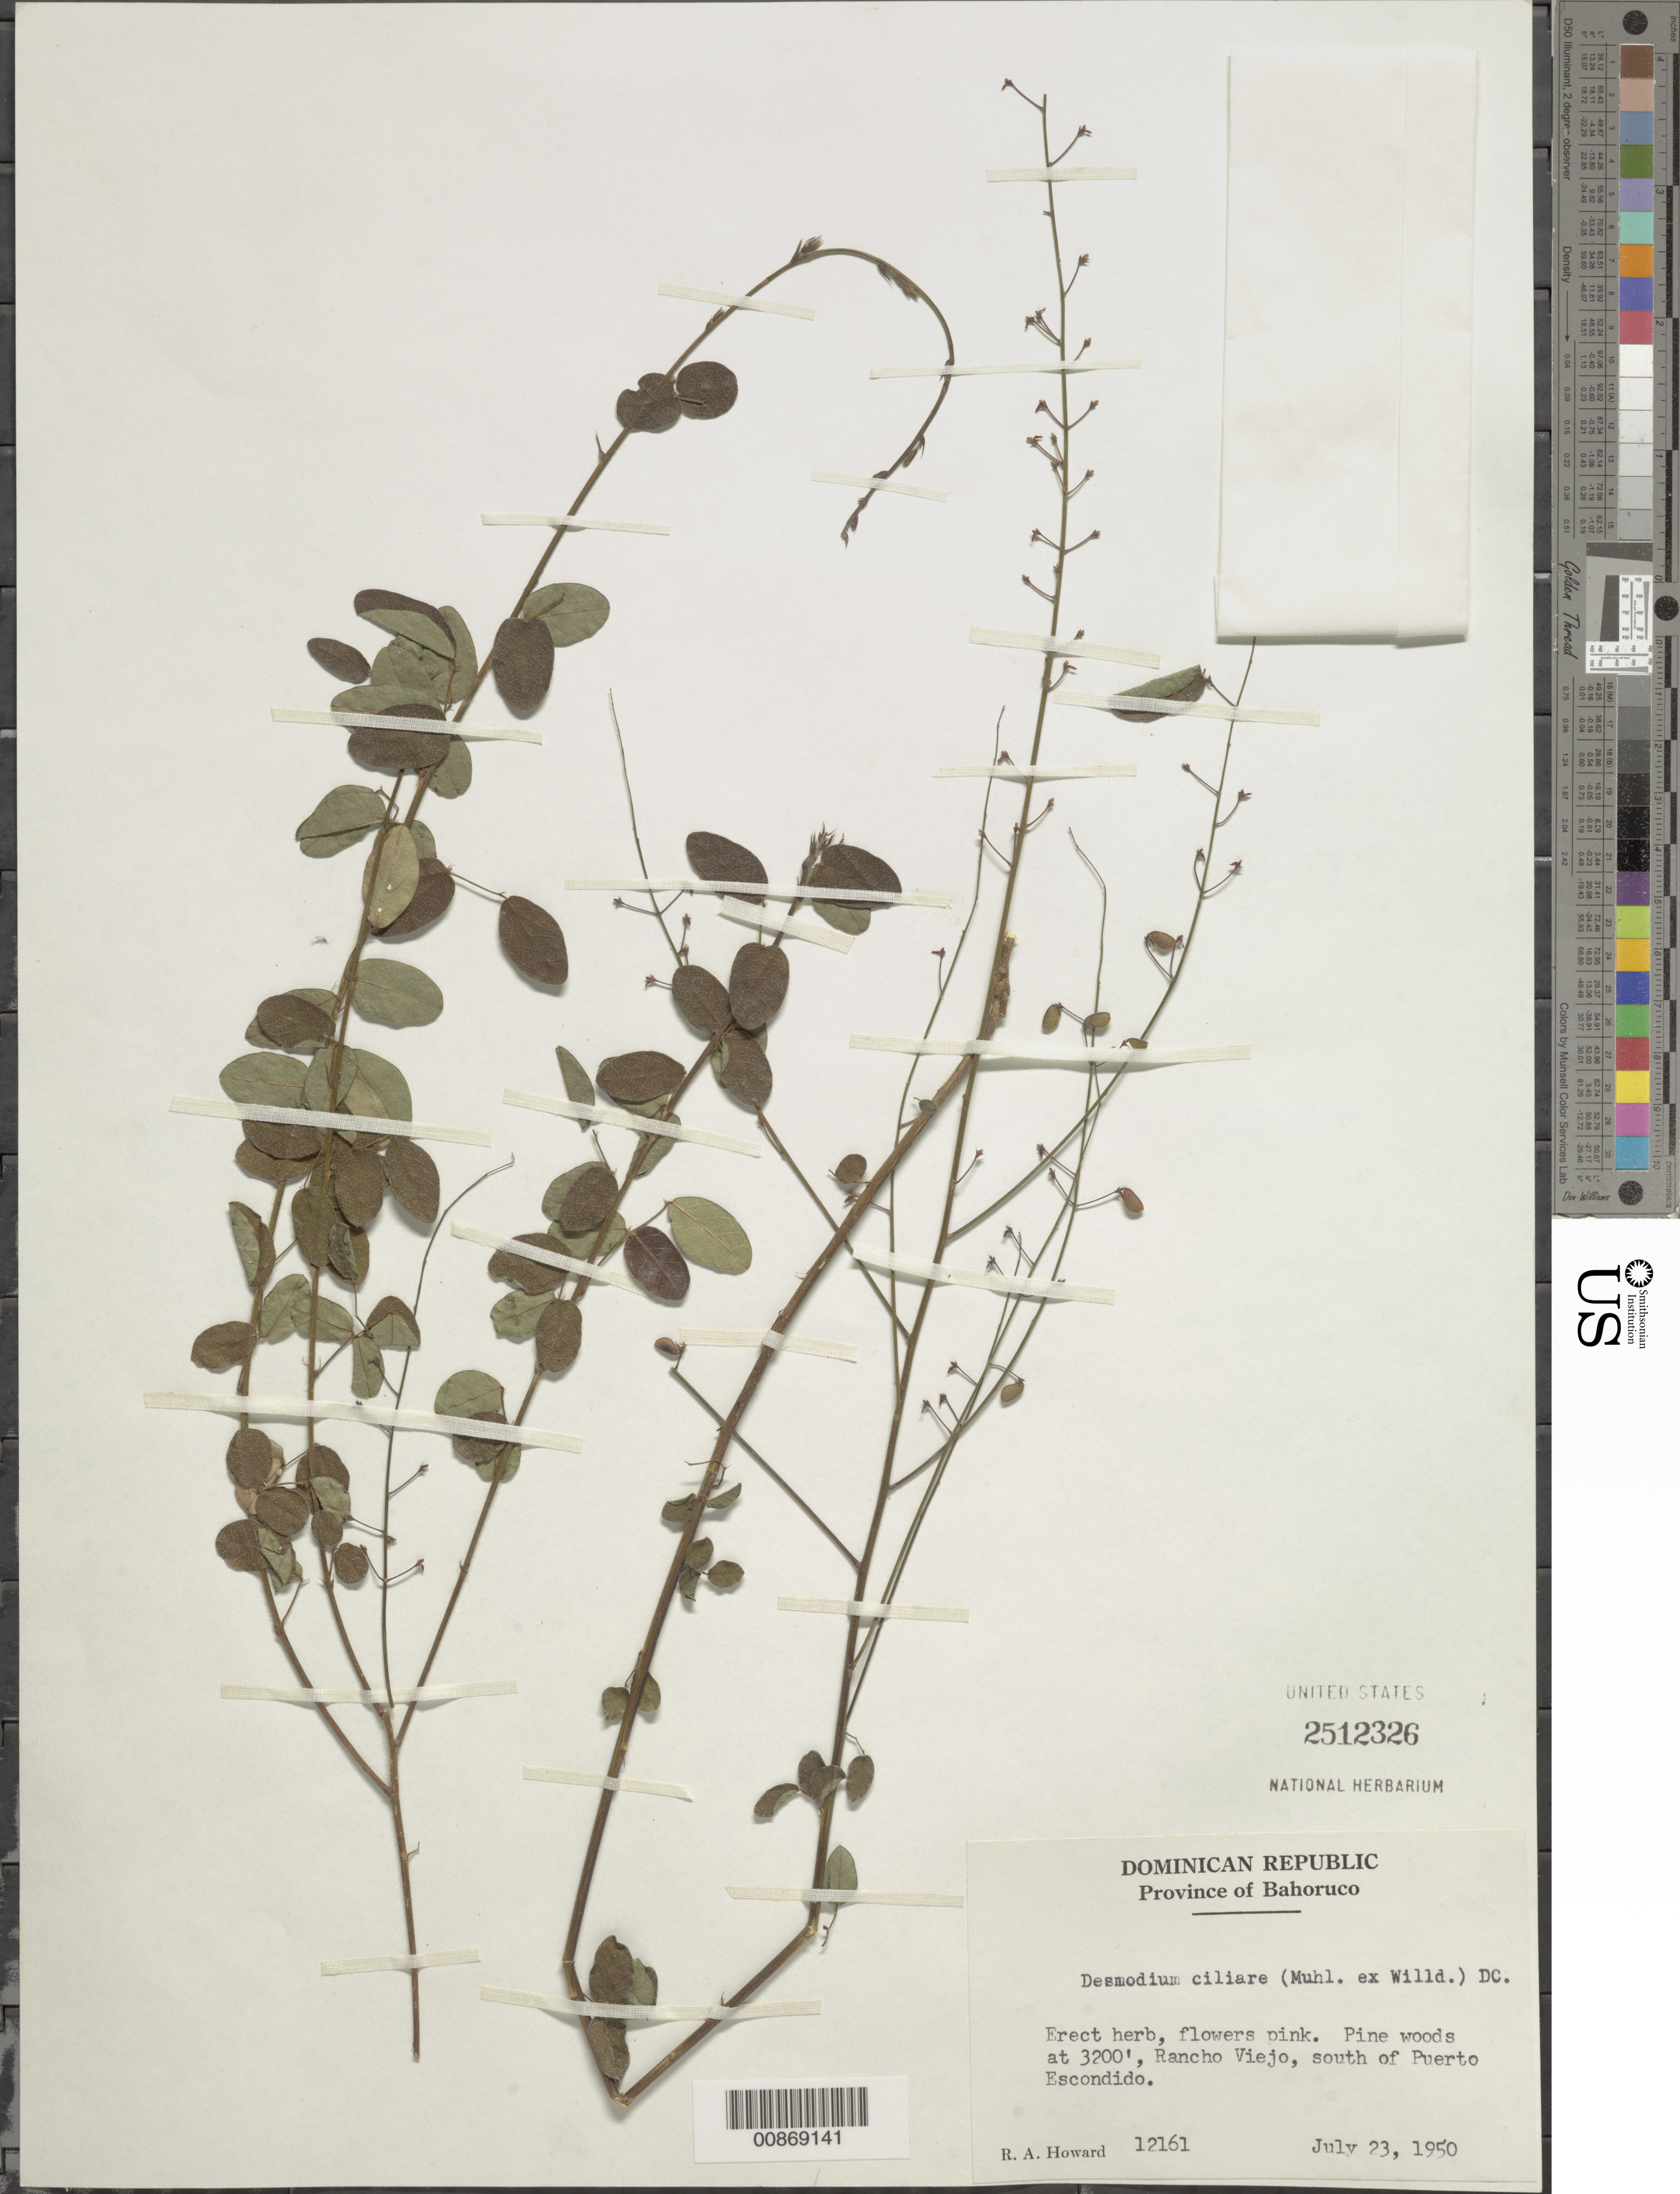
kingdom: Plantae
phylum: Tracheophyta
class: Magnoliopsida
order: Fabales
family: Fabaceae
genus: Desmodium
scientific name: Desmodium ciliare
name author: (Muhl. ex Willd.) DC.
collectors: R. A. Howard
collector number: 12161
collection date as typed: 23 Jul 1950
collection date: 1950-07-23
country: Dominican Republic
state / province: Baoruco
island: Hispaniola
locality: Rancho Viejo, south of Puerto Escondido.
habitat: Pine woods.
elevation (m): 975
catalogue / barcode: US 2512326